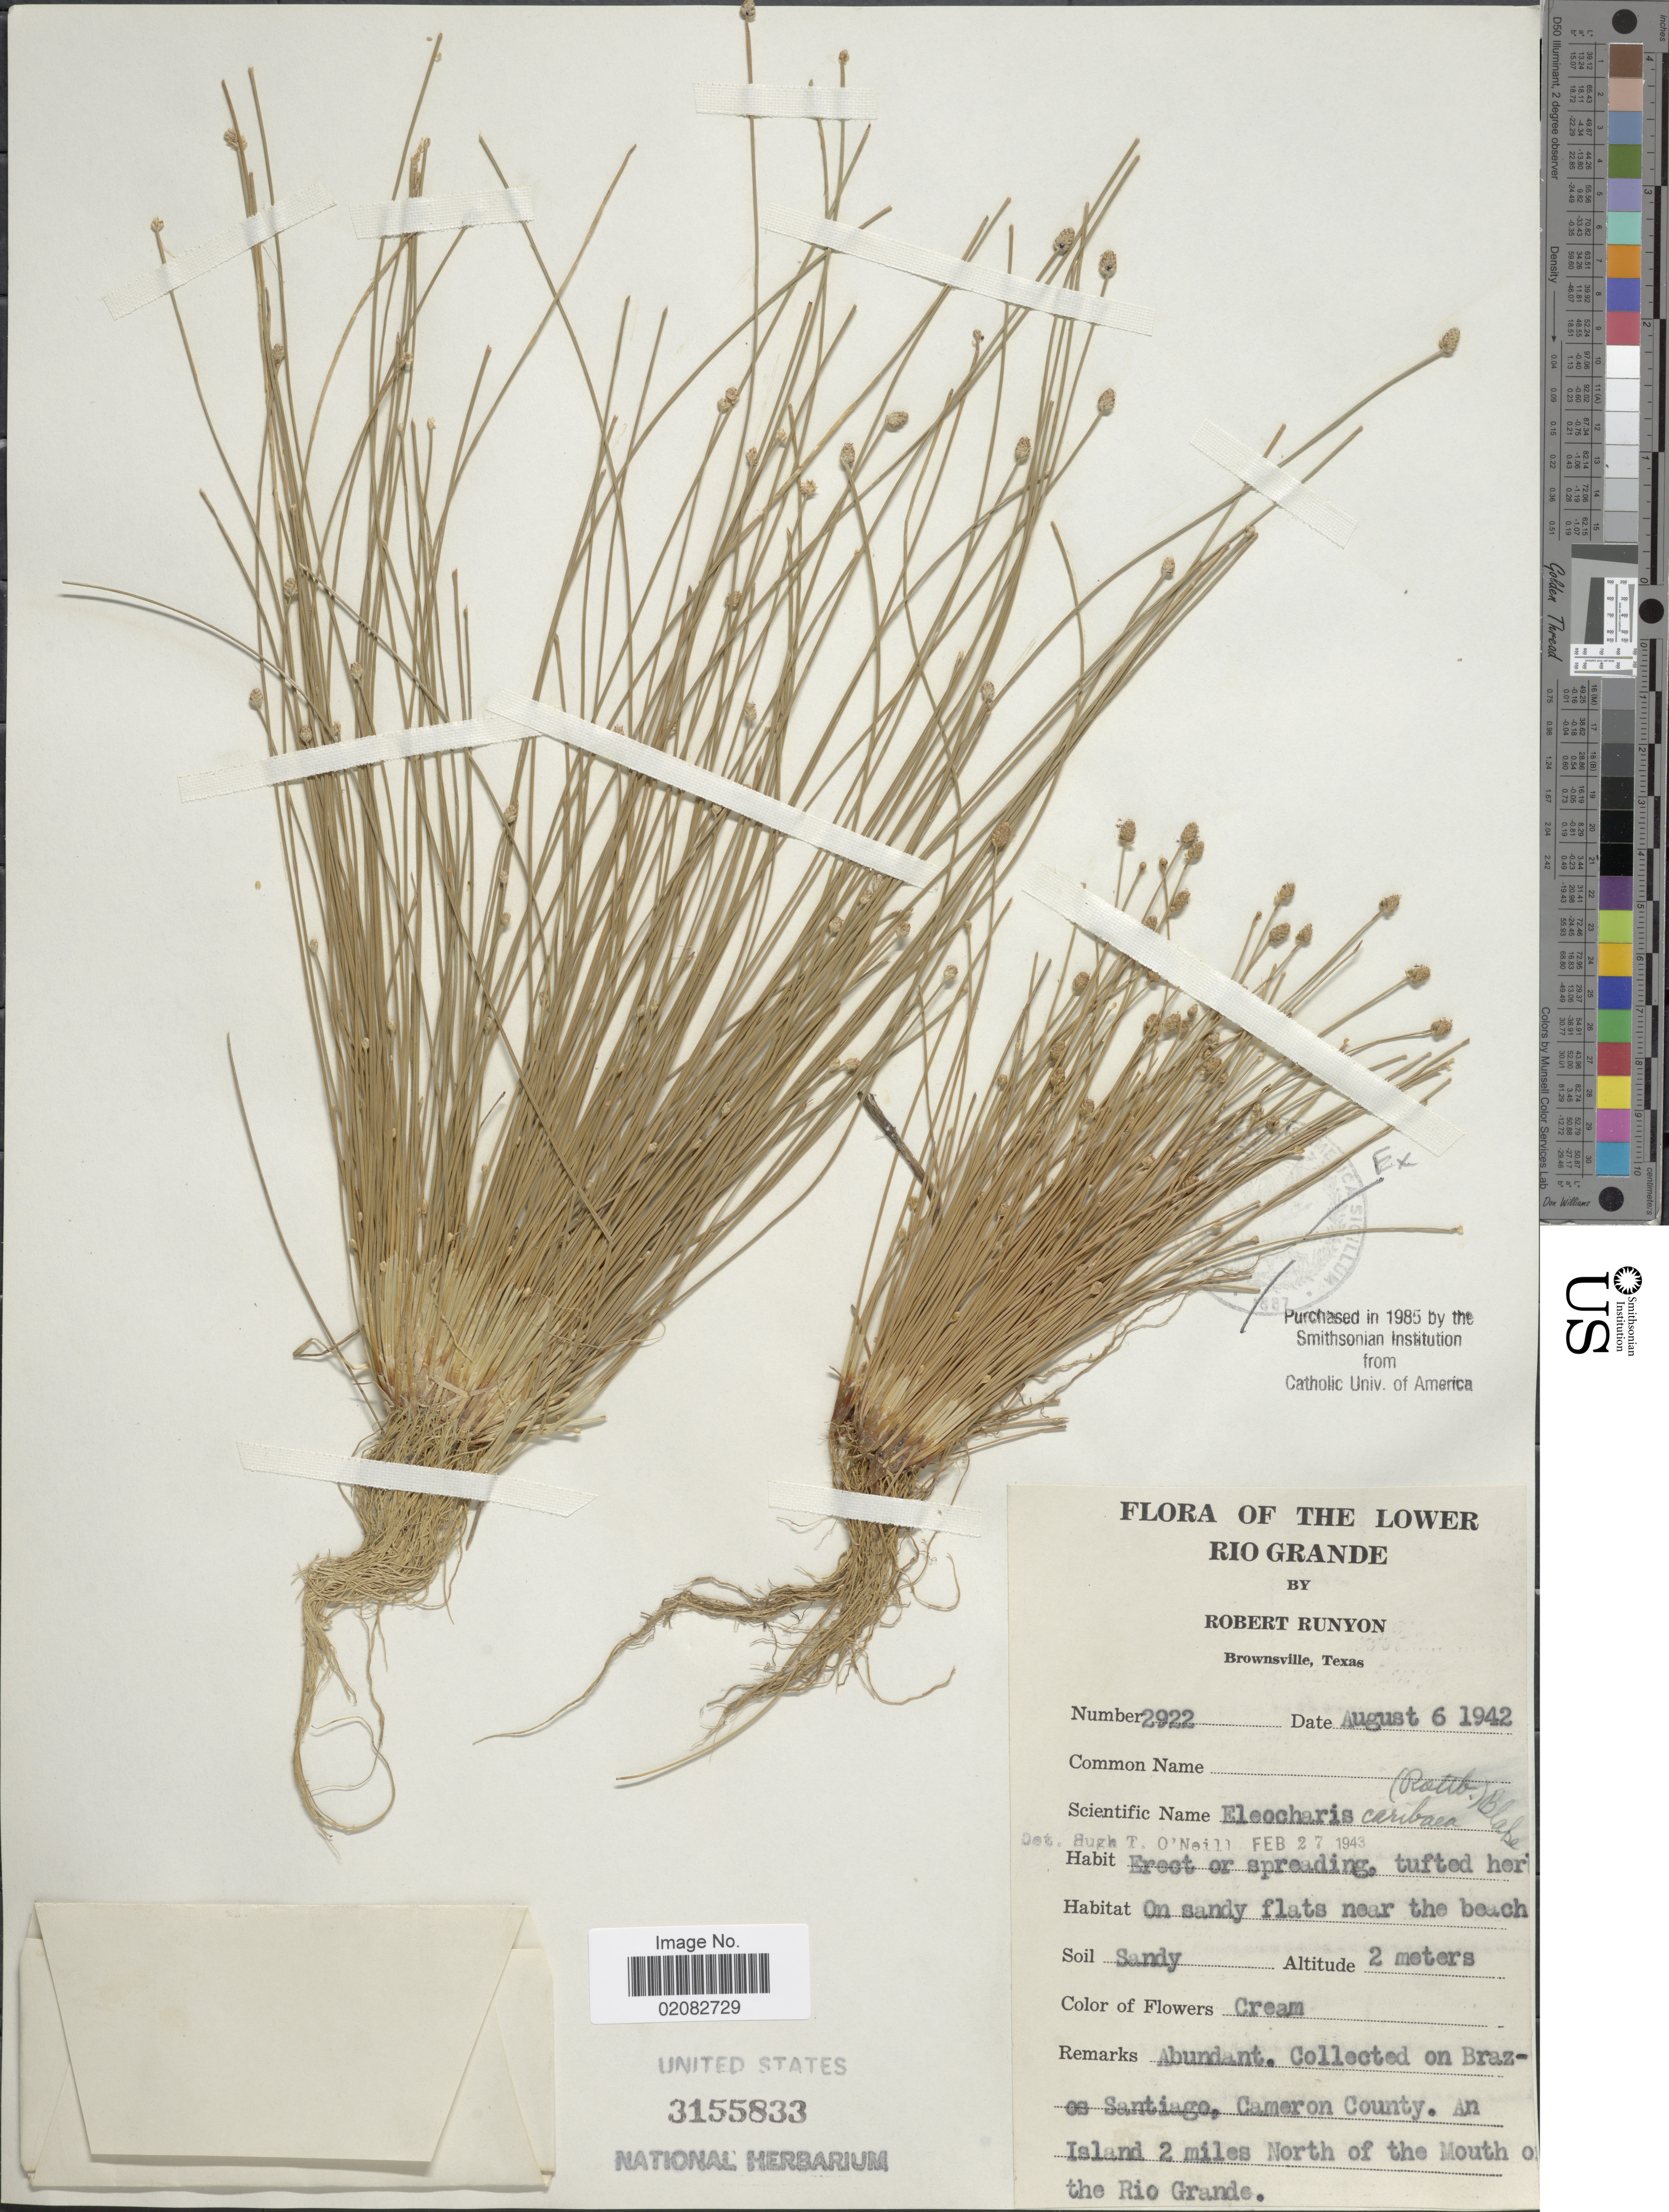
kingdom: Plantae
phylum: Tracheophyta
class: Liliopsida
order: Poales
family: Cyperaceae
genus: Eleocharis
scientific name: Eleocharis geniculata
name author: (L.) Roem. & Schult.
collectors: R. Runyon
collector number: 2922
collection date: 1942-08-06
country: United States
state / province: Texas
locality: The Lower Rio Grande, Brazos Santiago, Cameron County. An Island 2 miles North of the Mouth of the Rio Grande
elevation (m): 2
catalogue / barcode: US 3155833